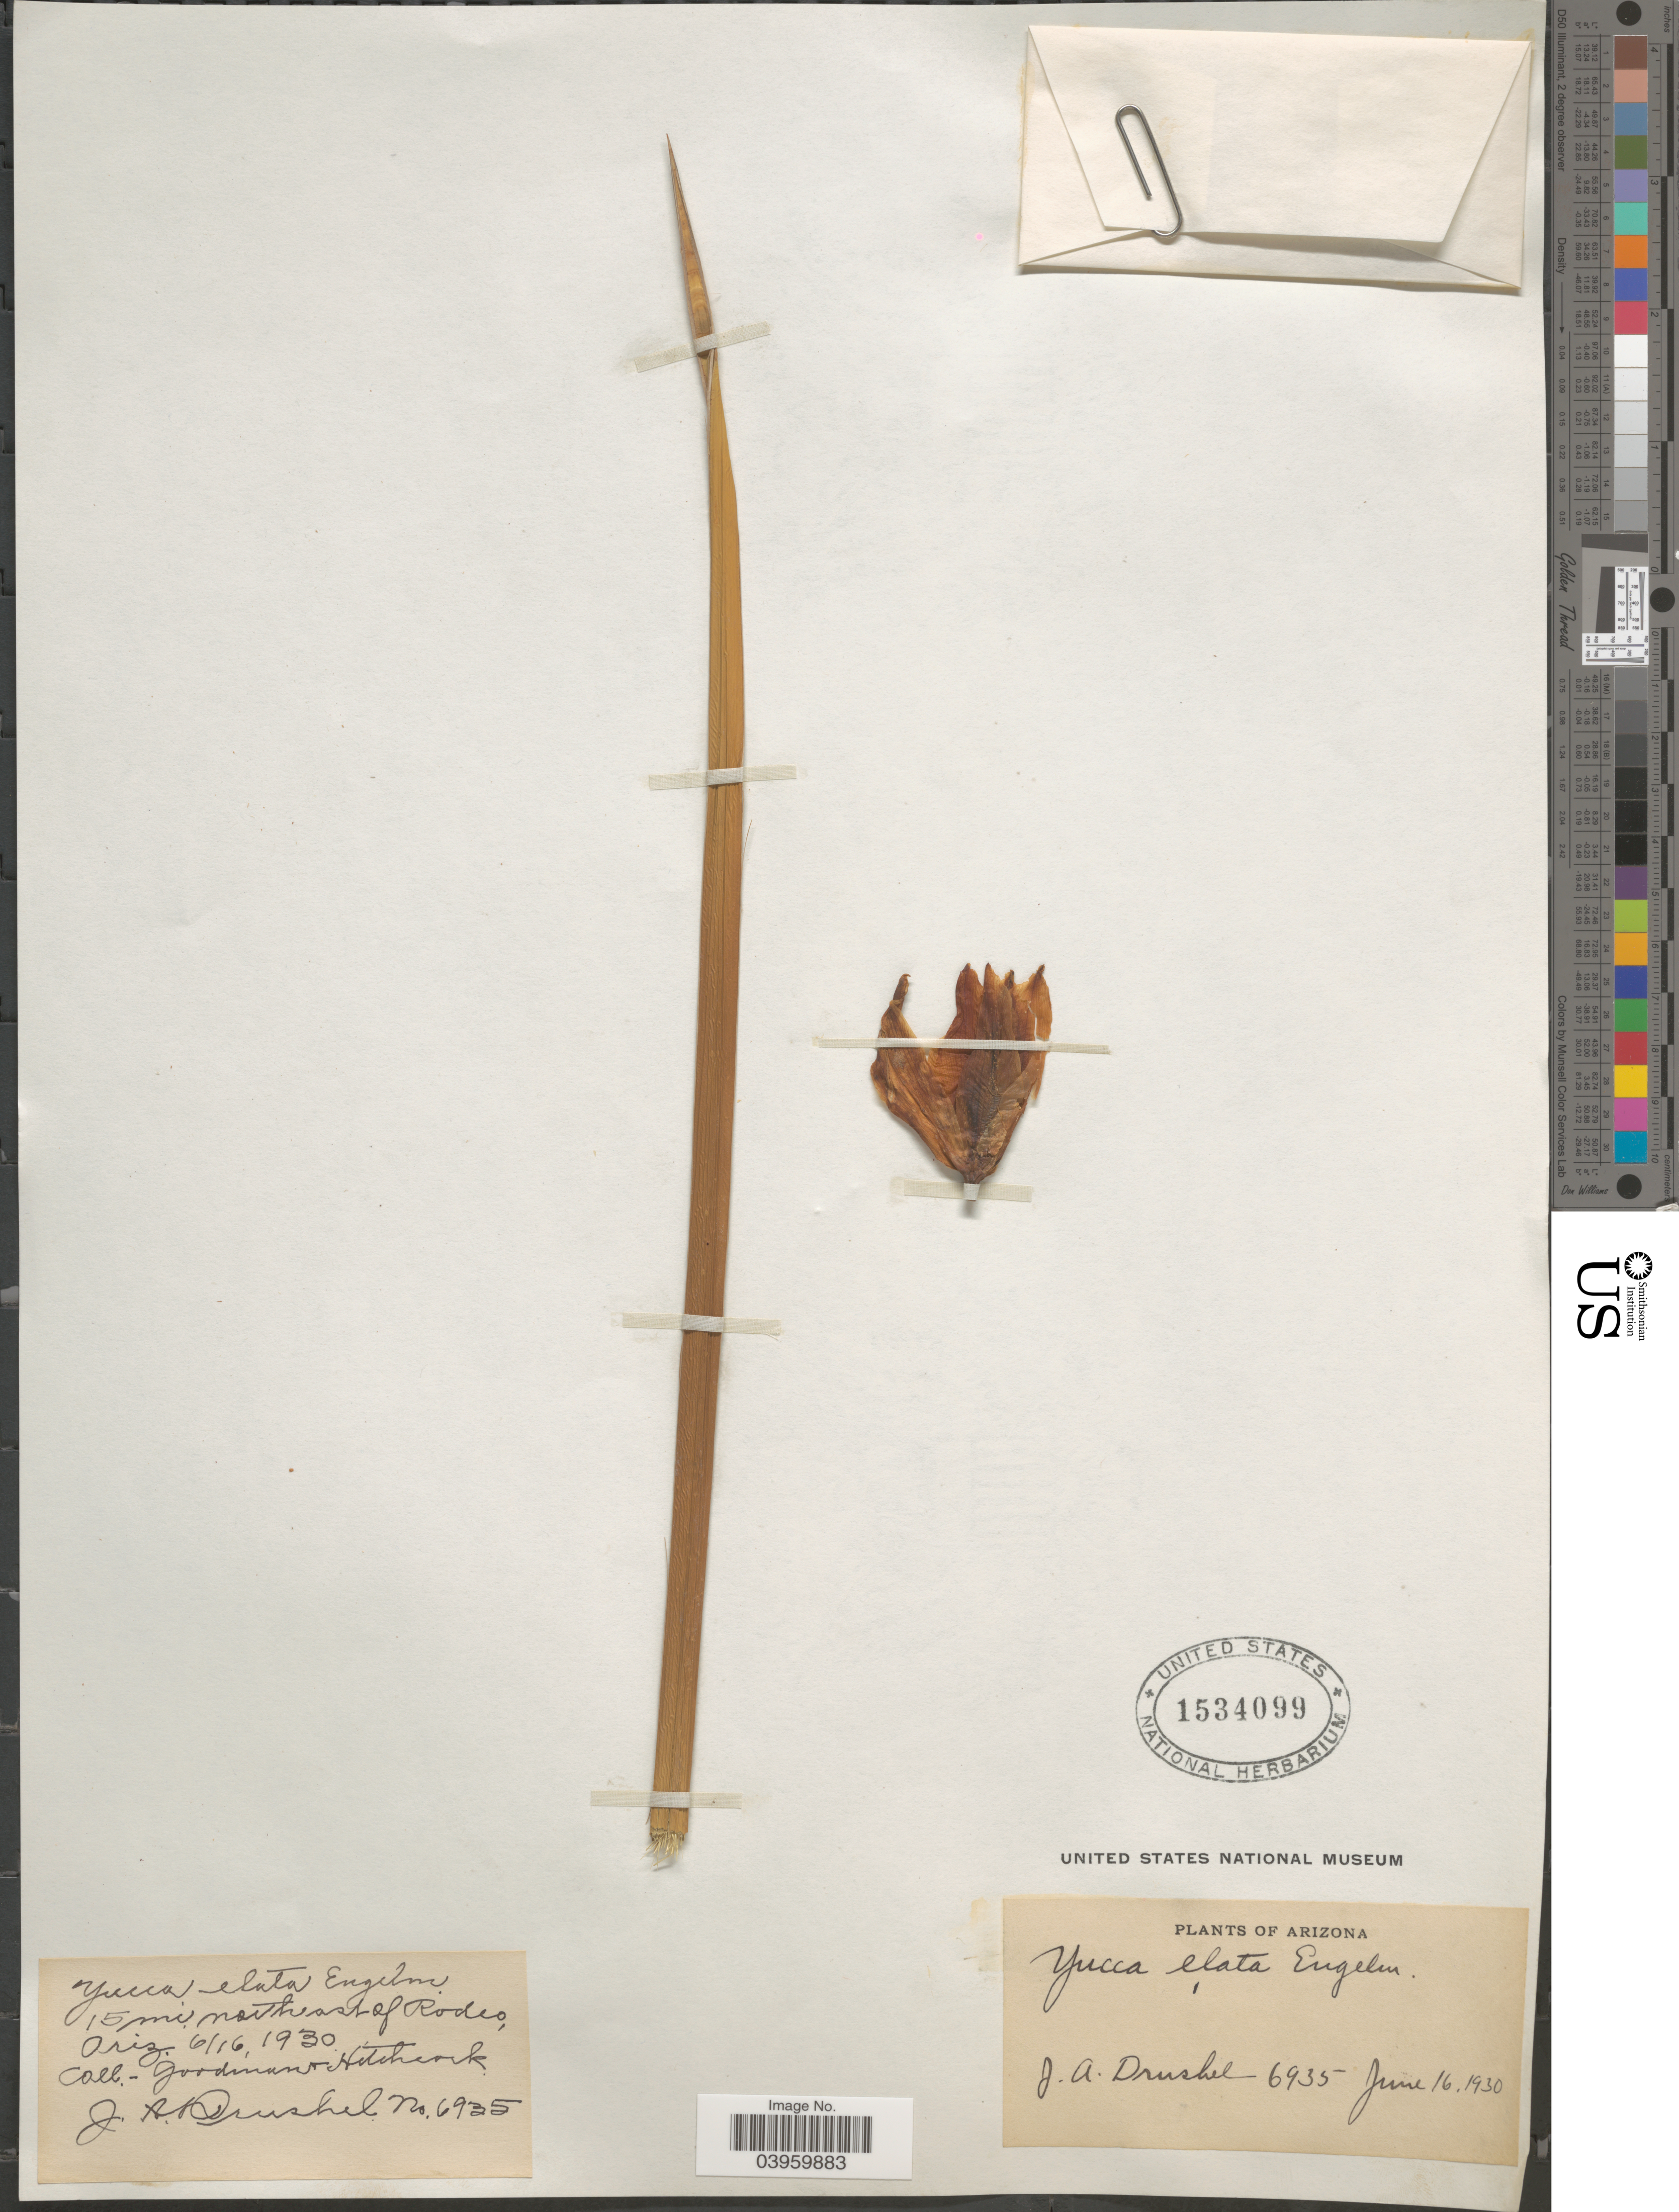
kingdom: Plantae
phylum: Tracheophyta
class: Liliopsida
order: Asparagales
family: Asparagaceae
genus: Yucca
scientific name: Yucca elata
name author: (Engelm.) Engelm.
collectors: J. A. Drushel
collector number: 6935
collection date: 1930-06-16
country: United States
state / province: Arizona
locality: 15 mi. northeast of Rodeo.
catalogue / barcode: US 1534099